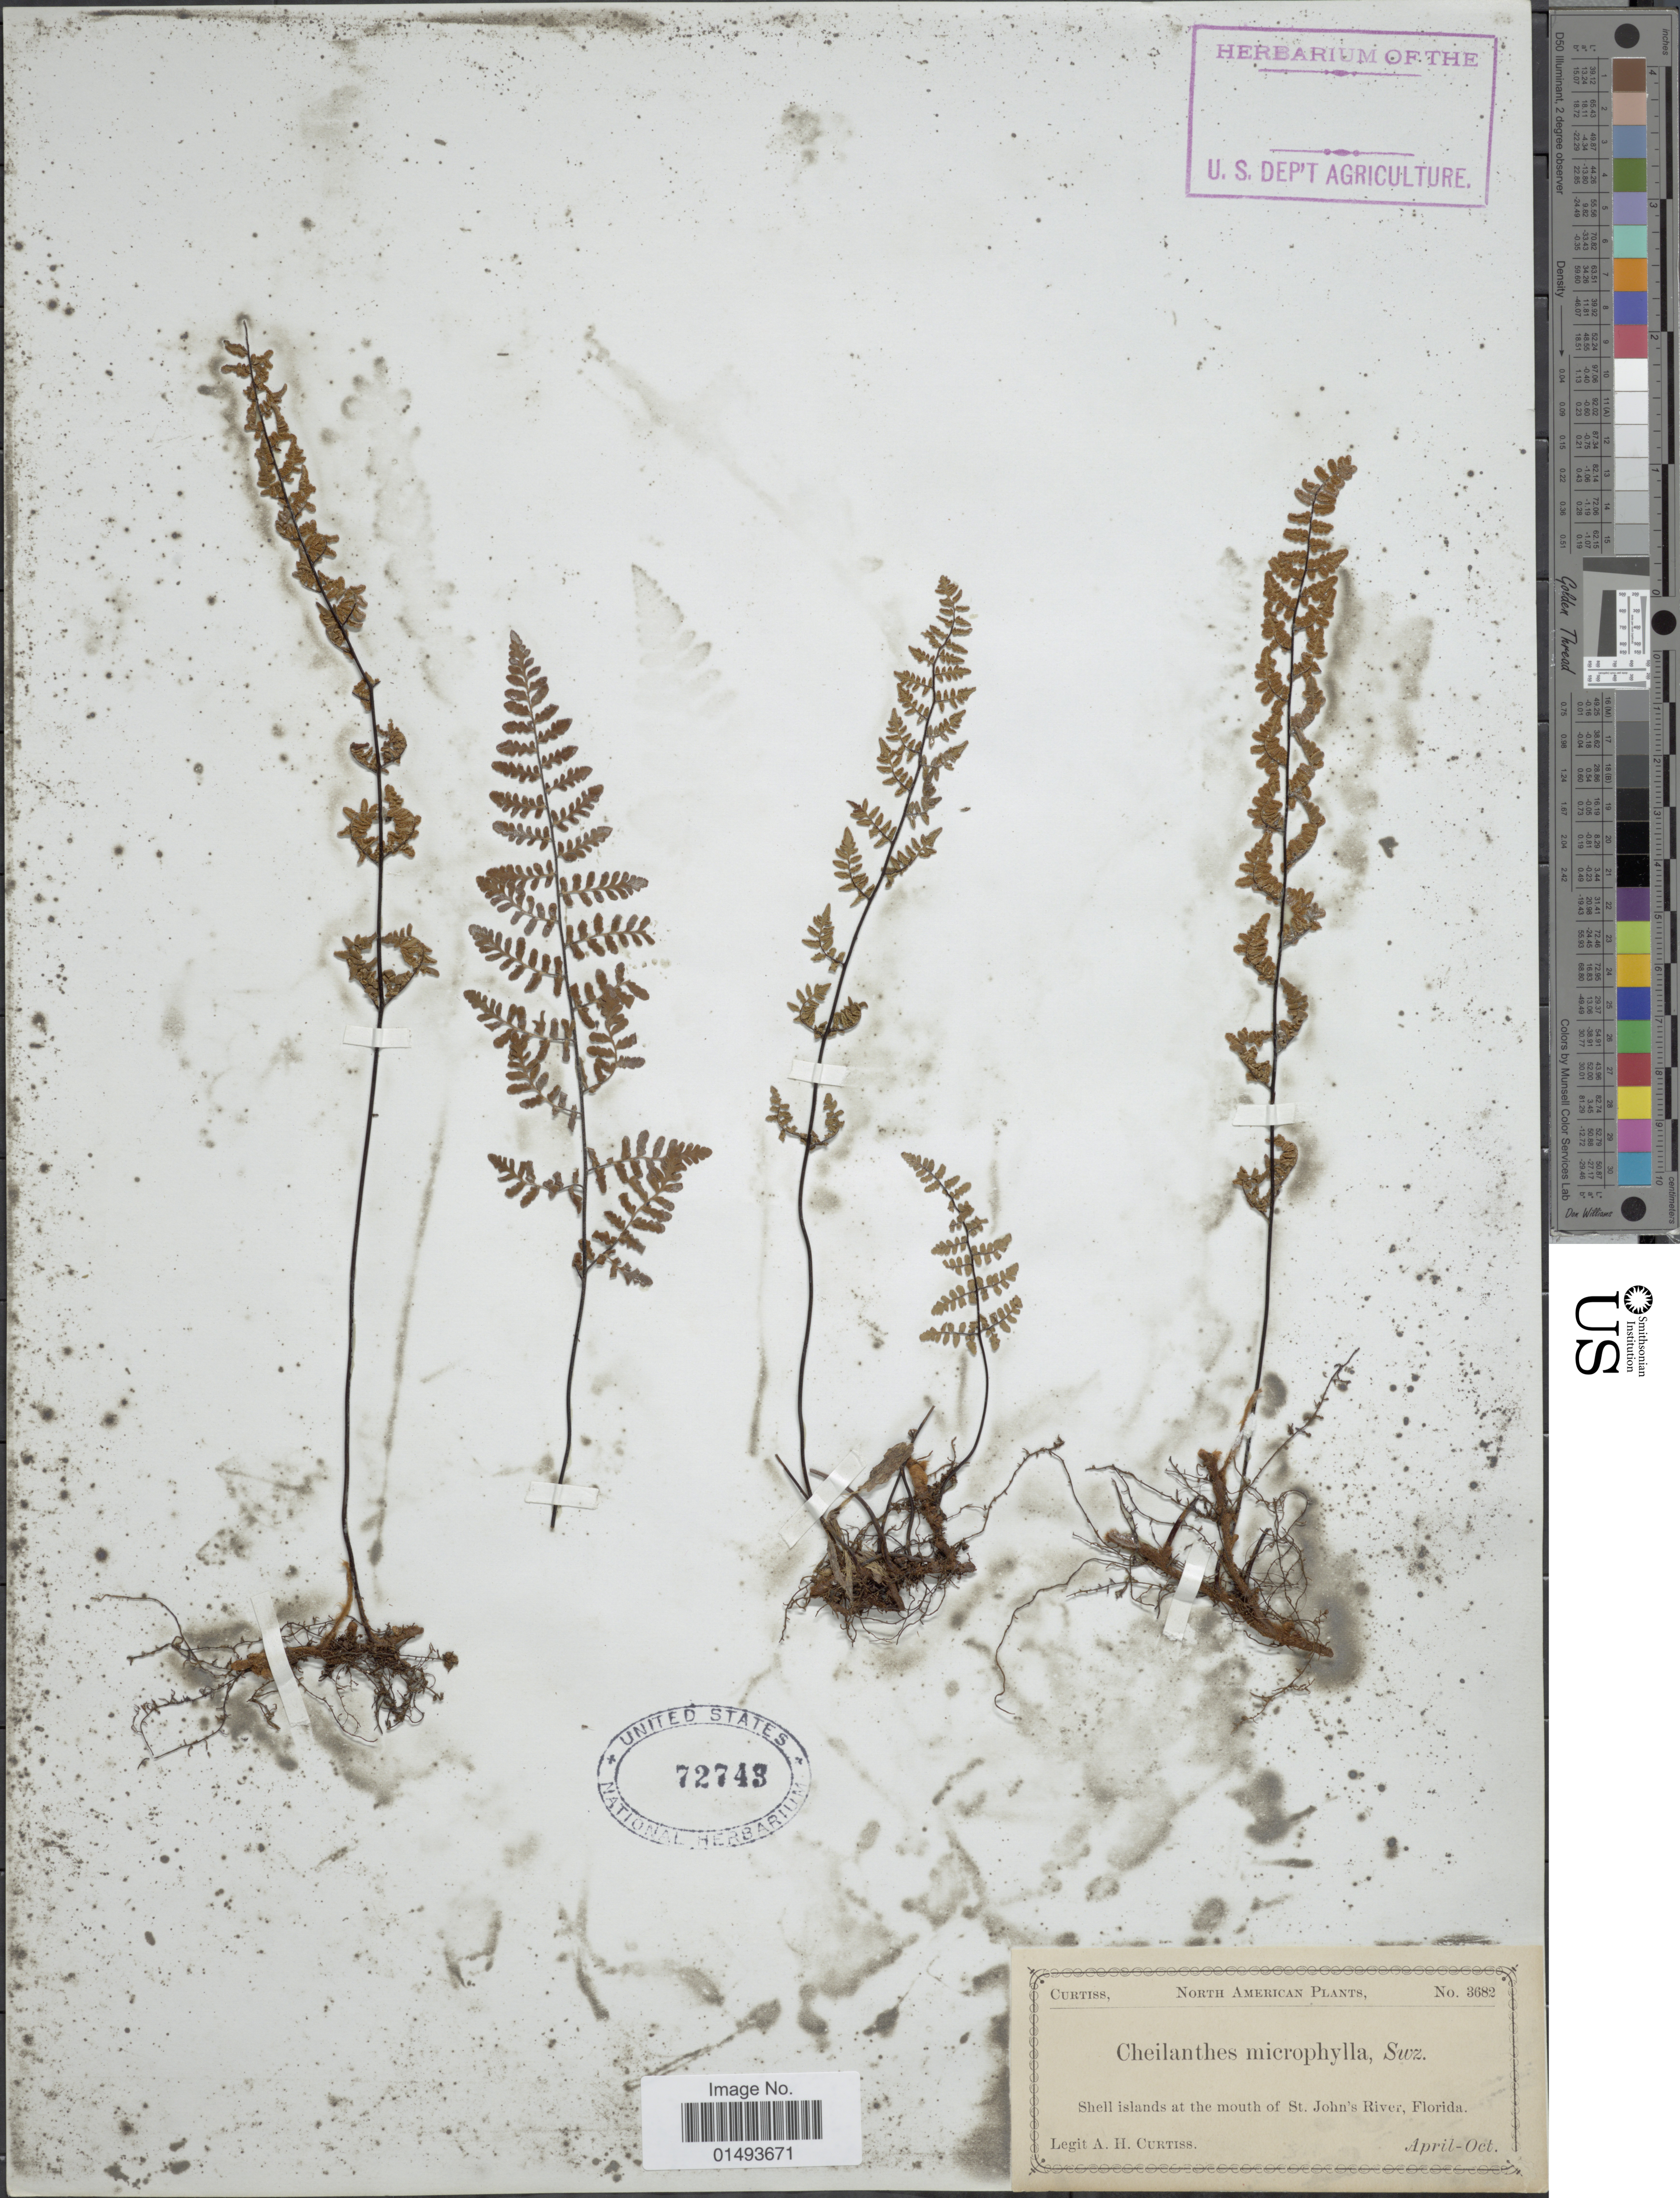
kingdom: Plantae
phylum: Tracheophyta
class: Polypodiopsida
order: Polypodiales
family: Pteridaceae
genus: Myriopteris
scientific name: Myriopteris microphylla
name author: (Sw.) Grusz & Windham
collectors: A. H. Curtiss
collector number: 3682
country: United States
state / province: Florida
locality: Shell Island at the mouth of St. John's River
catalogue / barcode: US 72743